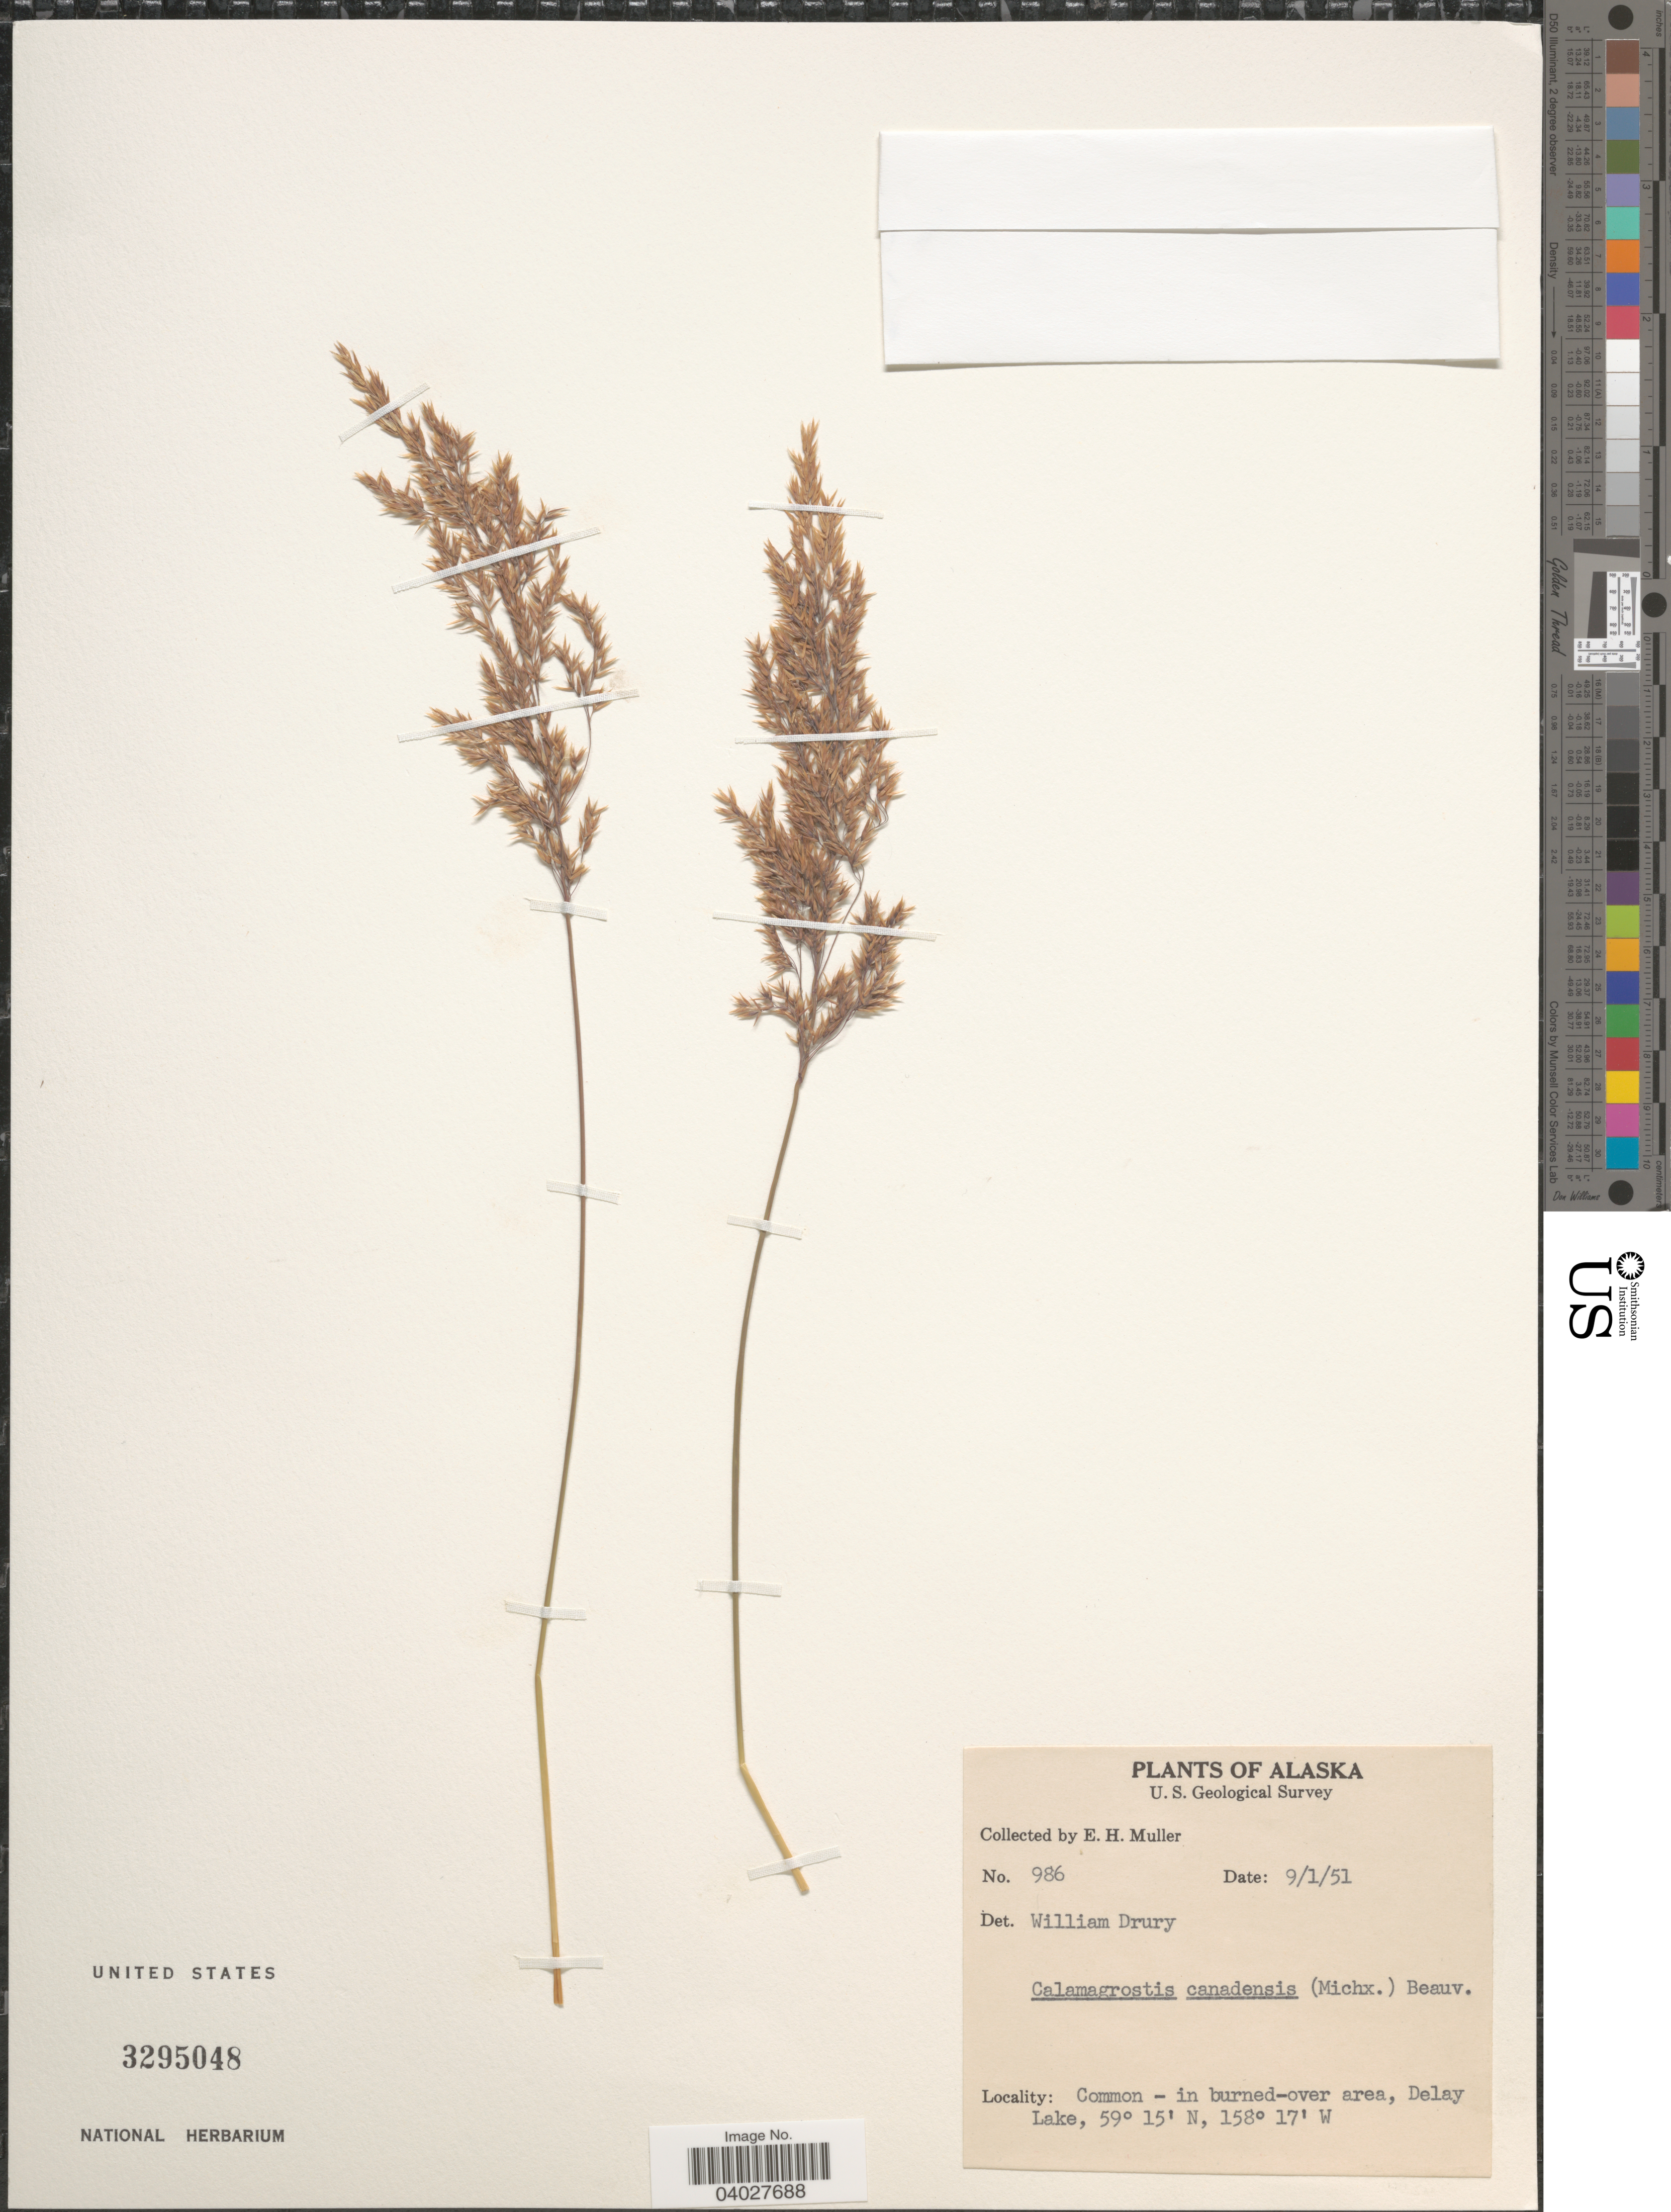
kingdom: Plantae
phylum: Tracheophyta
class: Liliopsida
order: Poales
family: Poaceae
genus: Calamagrostis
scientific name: Calamagrostis canadensis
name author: (Michx.) P. Beauv.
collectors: E. H. Muller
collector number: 986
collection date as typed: Transcribed d/m/y: 1/9/51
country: United States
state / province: Alaska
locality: Common - in burned-over area, Delay Lake.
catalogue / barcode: US 3295048